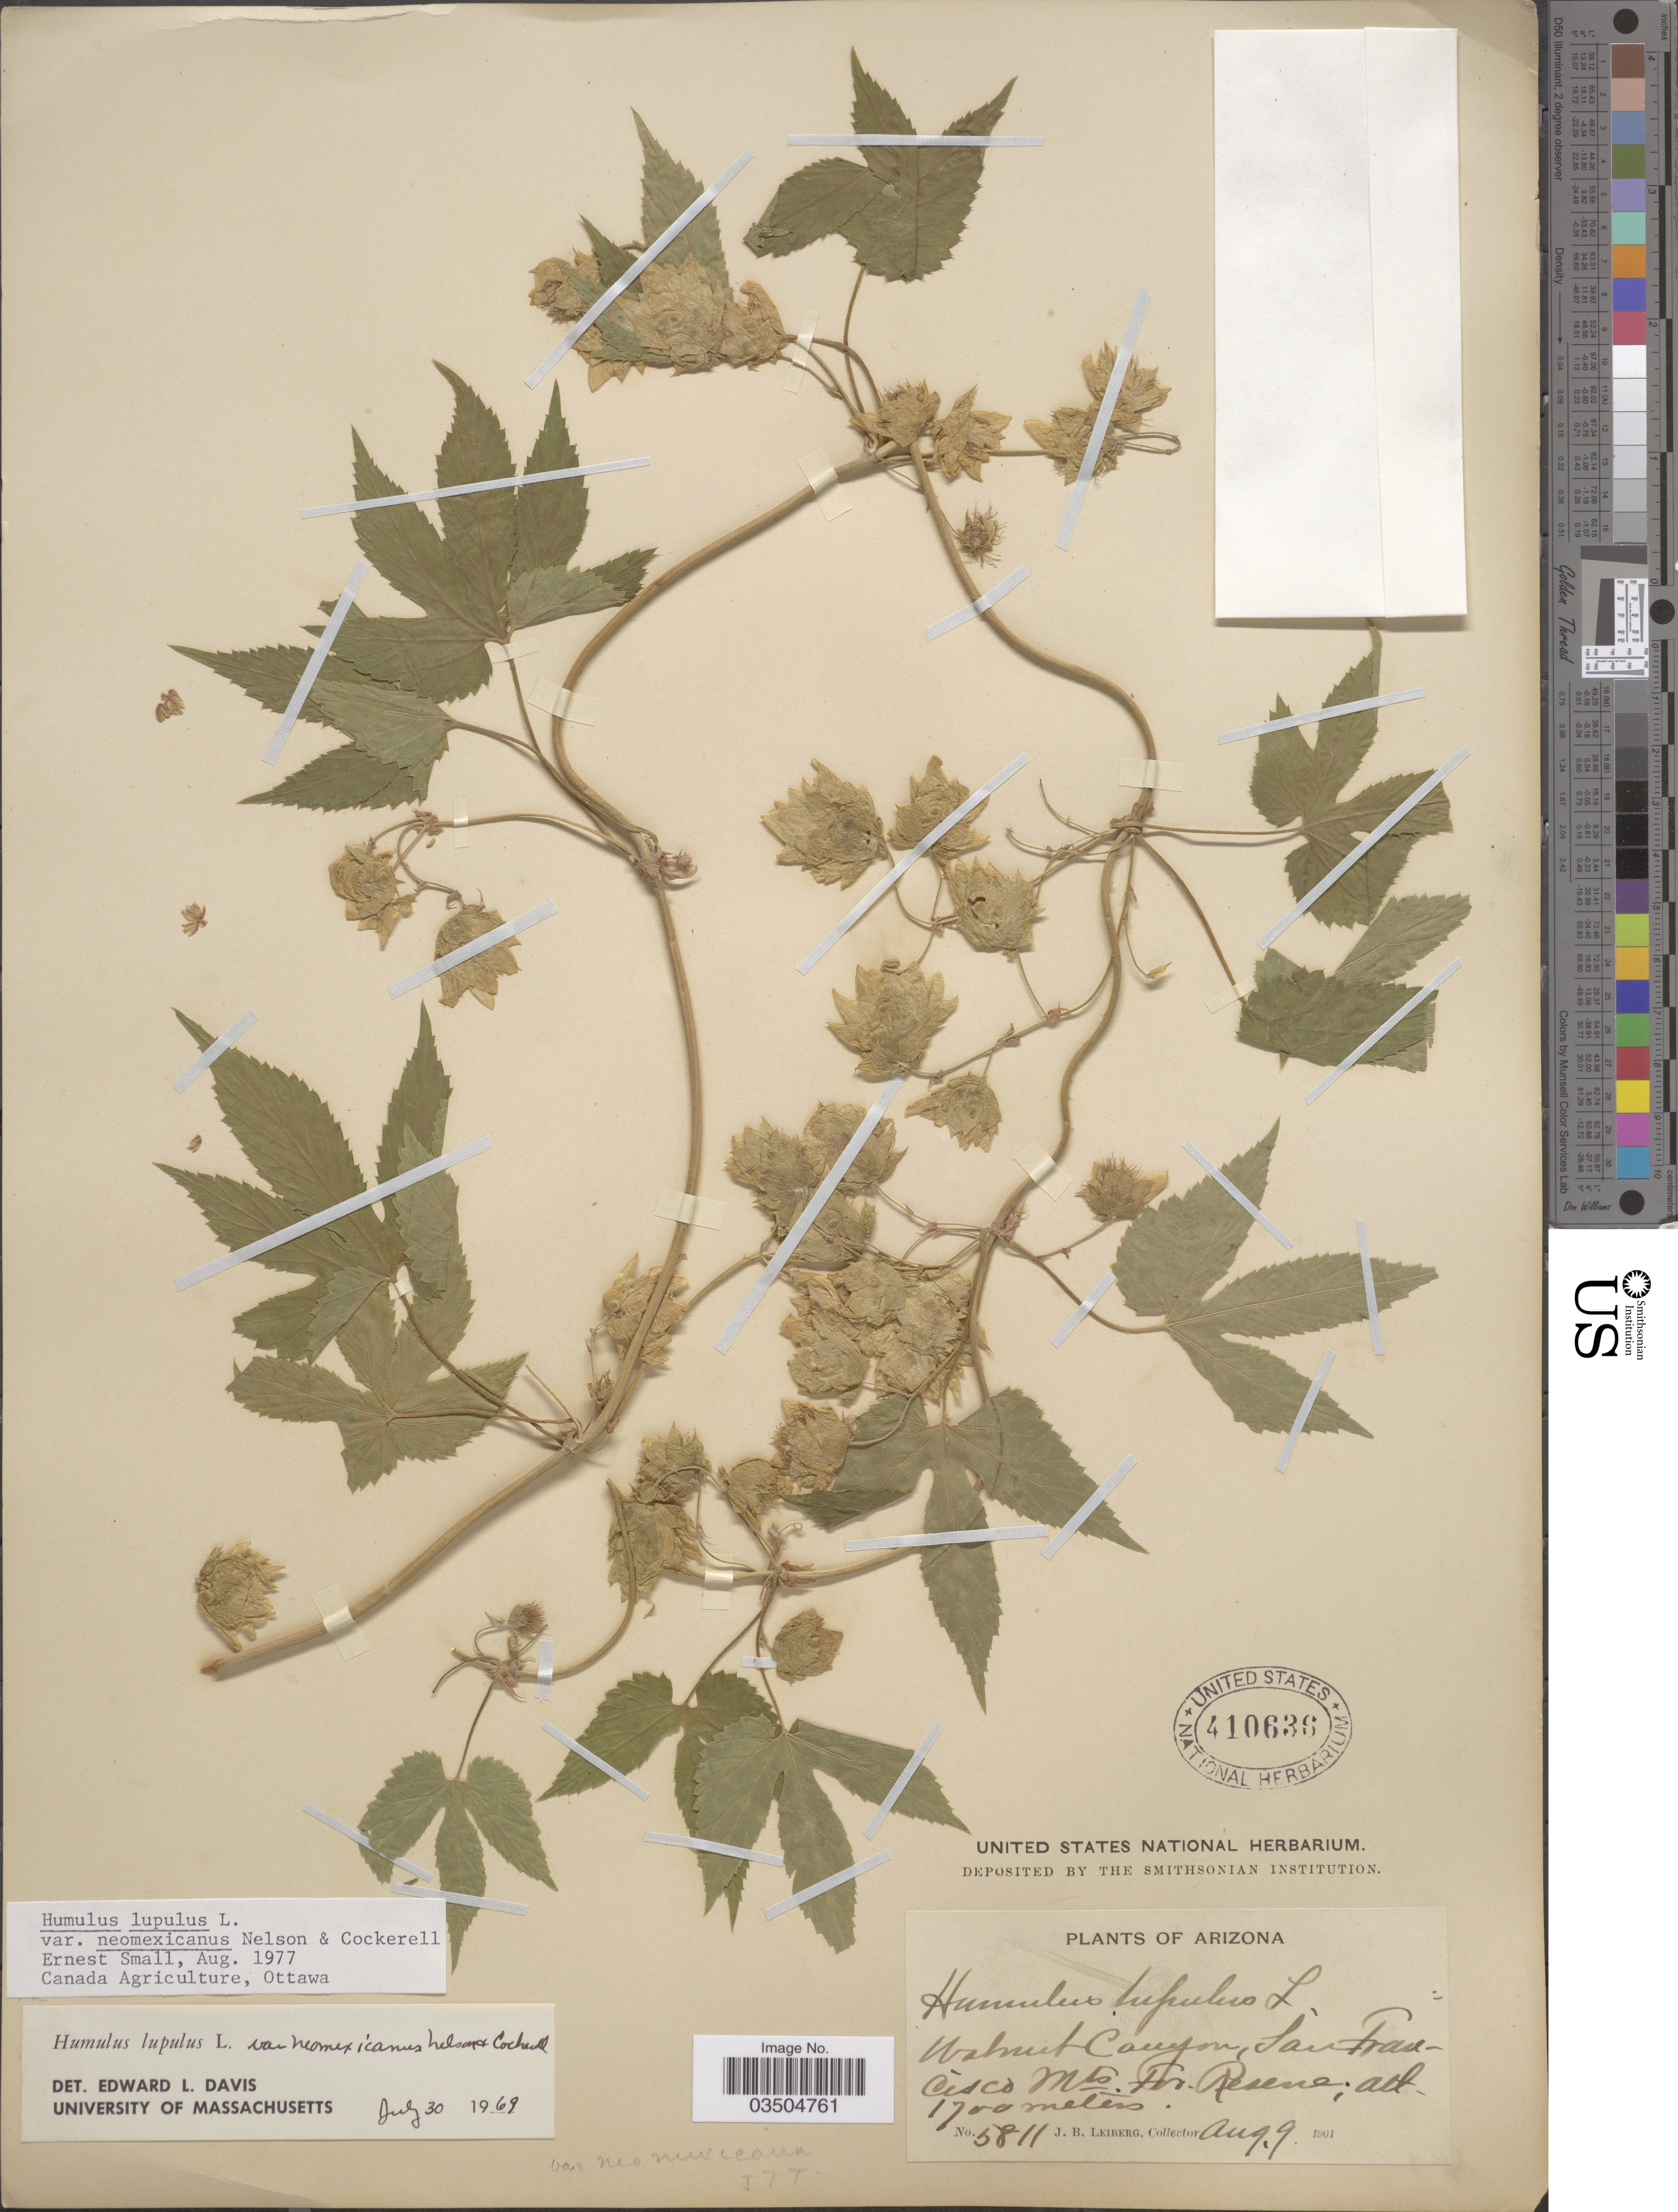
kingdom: Plantae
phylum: Tracheophyta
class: Magnoliopsida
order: Rosales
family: Cannabaceae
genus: Humulus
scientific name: Humulus neomexicanus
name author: (A. Nelson & Cockerell) Rydb.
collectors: J. B. Leiberg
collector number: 5811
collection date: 1901-08-09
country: United States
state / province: Arizona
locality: Walnut Canyon, San Francisco Mts. For. Reserve.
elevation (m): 1700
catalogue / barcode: US 410636